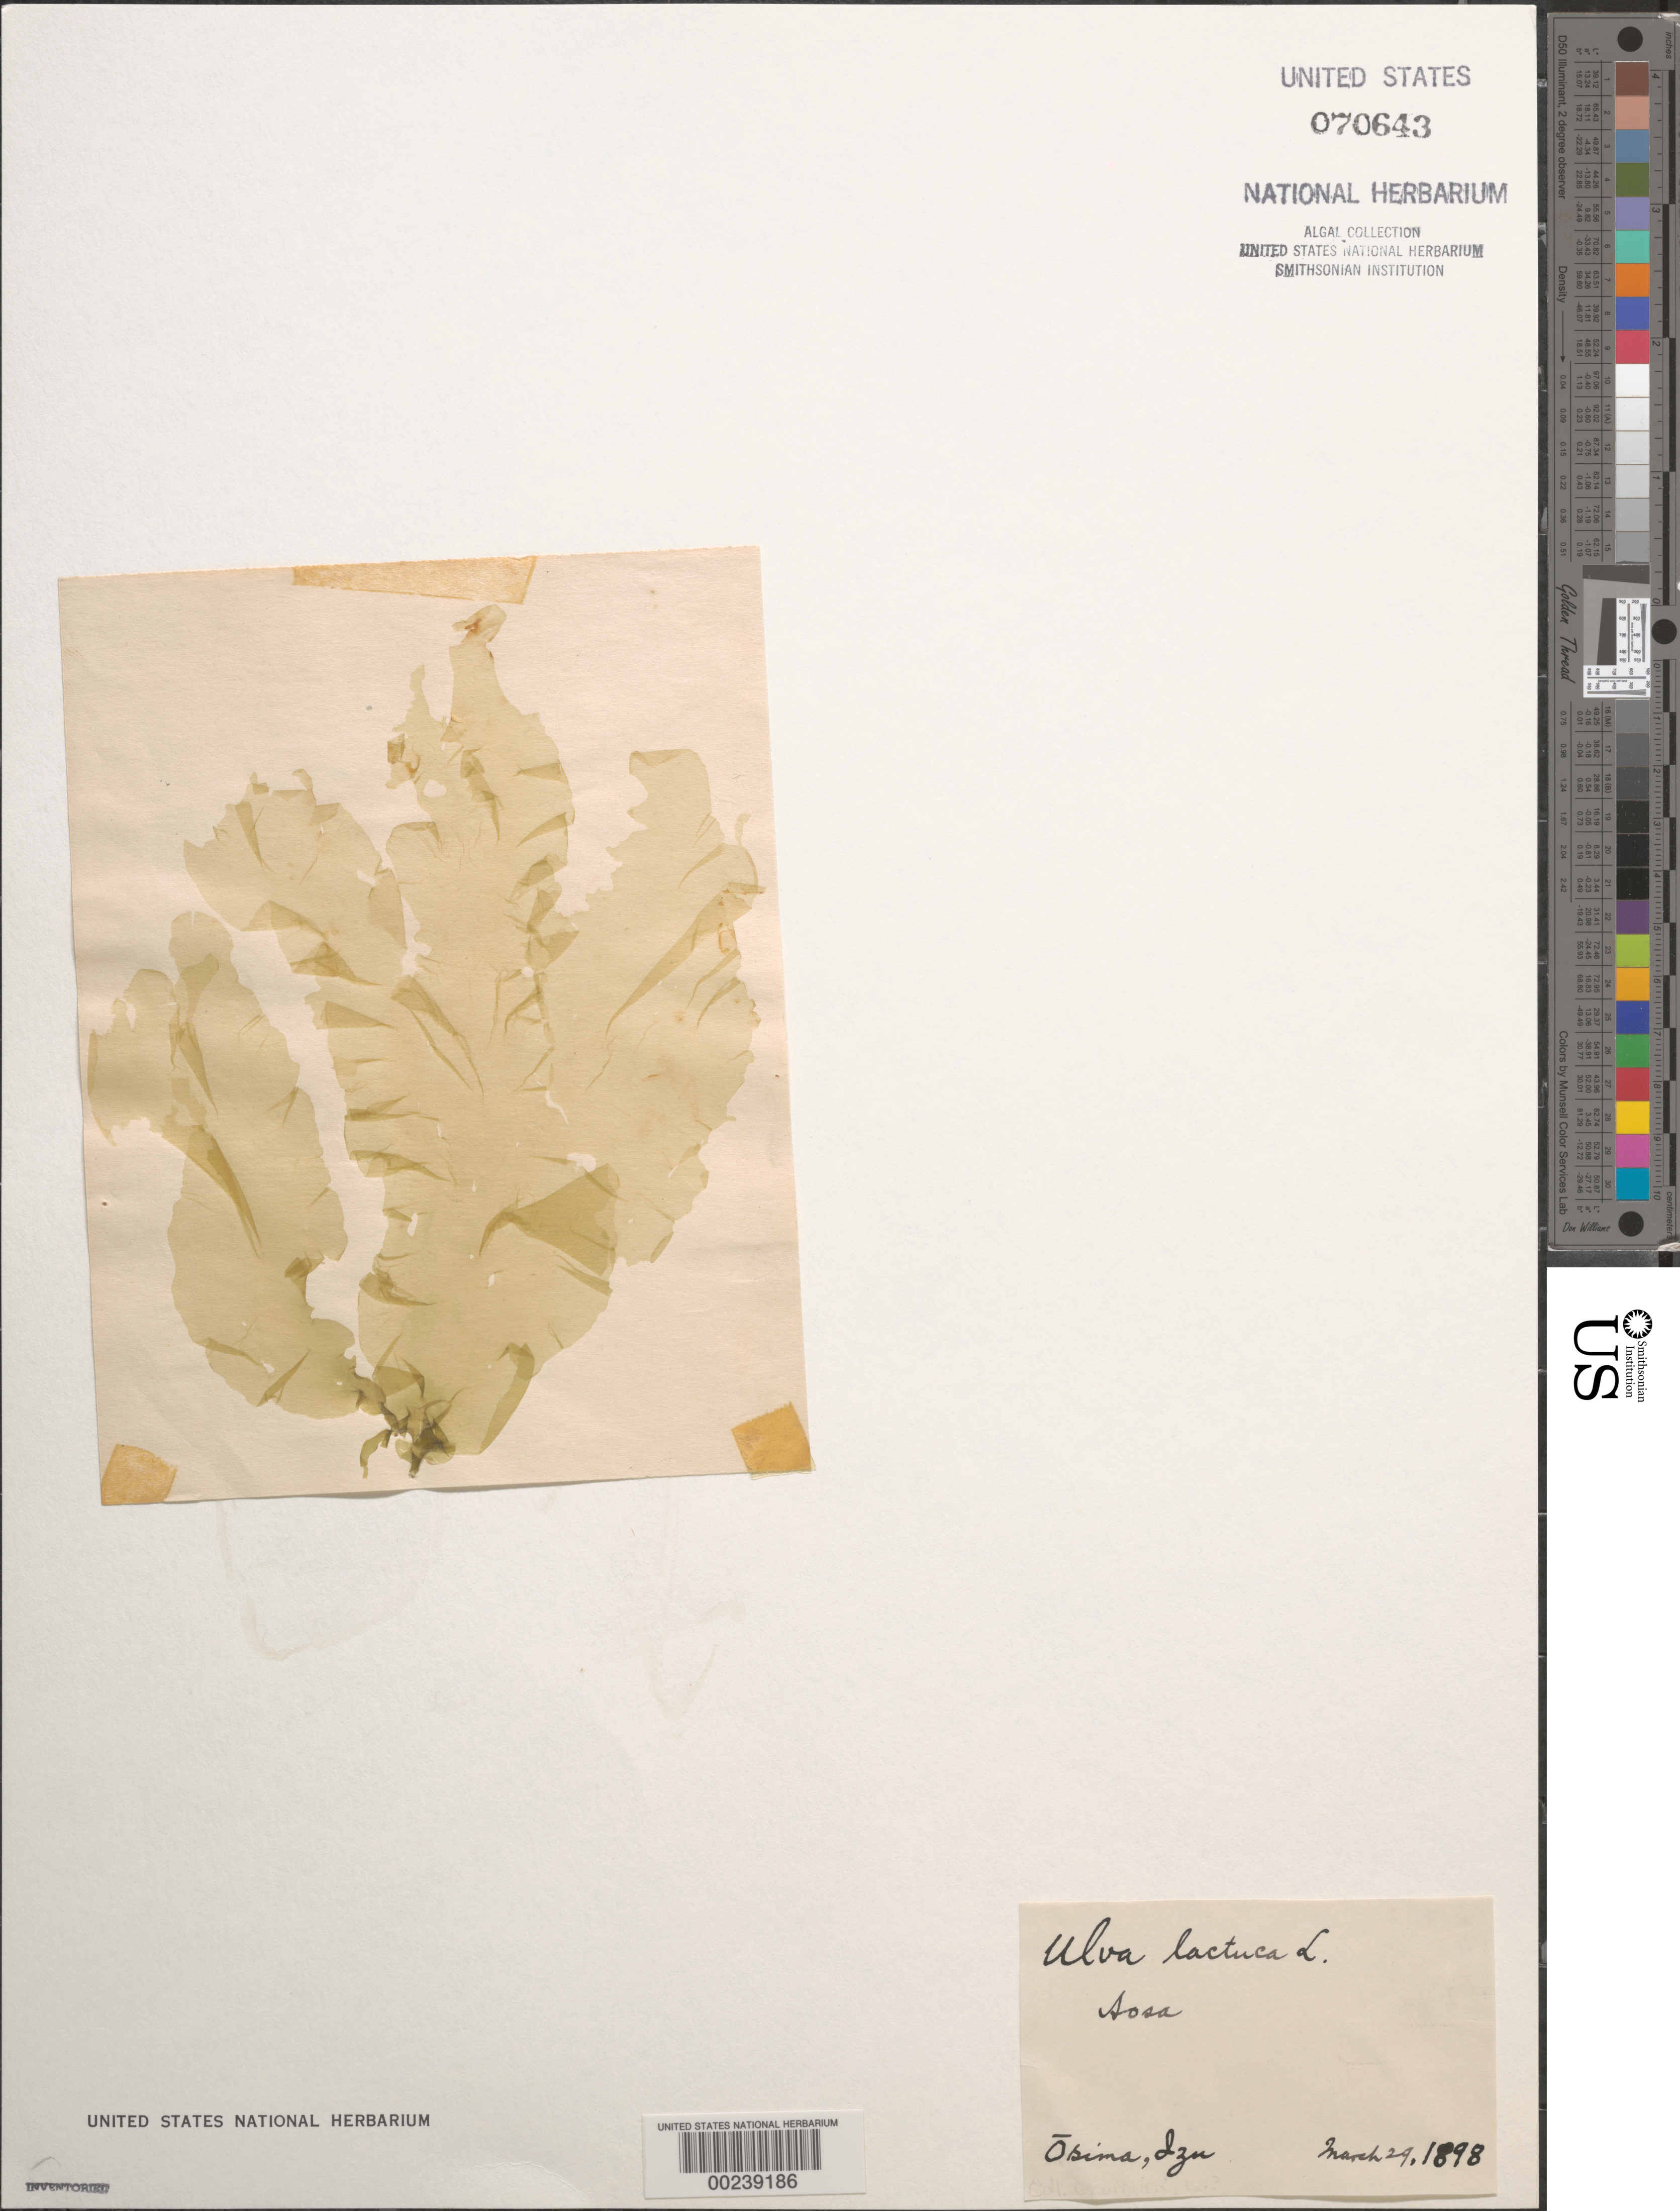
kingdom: Plantae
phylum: Chlorophyta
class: Ulvophyceae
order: Ulvales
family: Ulvaceae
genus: Ulva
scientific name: Ulva lactuca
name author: L.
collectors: K. Okamura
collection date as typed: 29 Mar 1898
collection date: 1898-03-29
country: Japan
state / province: Sizuoka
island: Izu Oshima (Osima)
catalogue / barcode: US 70643